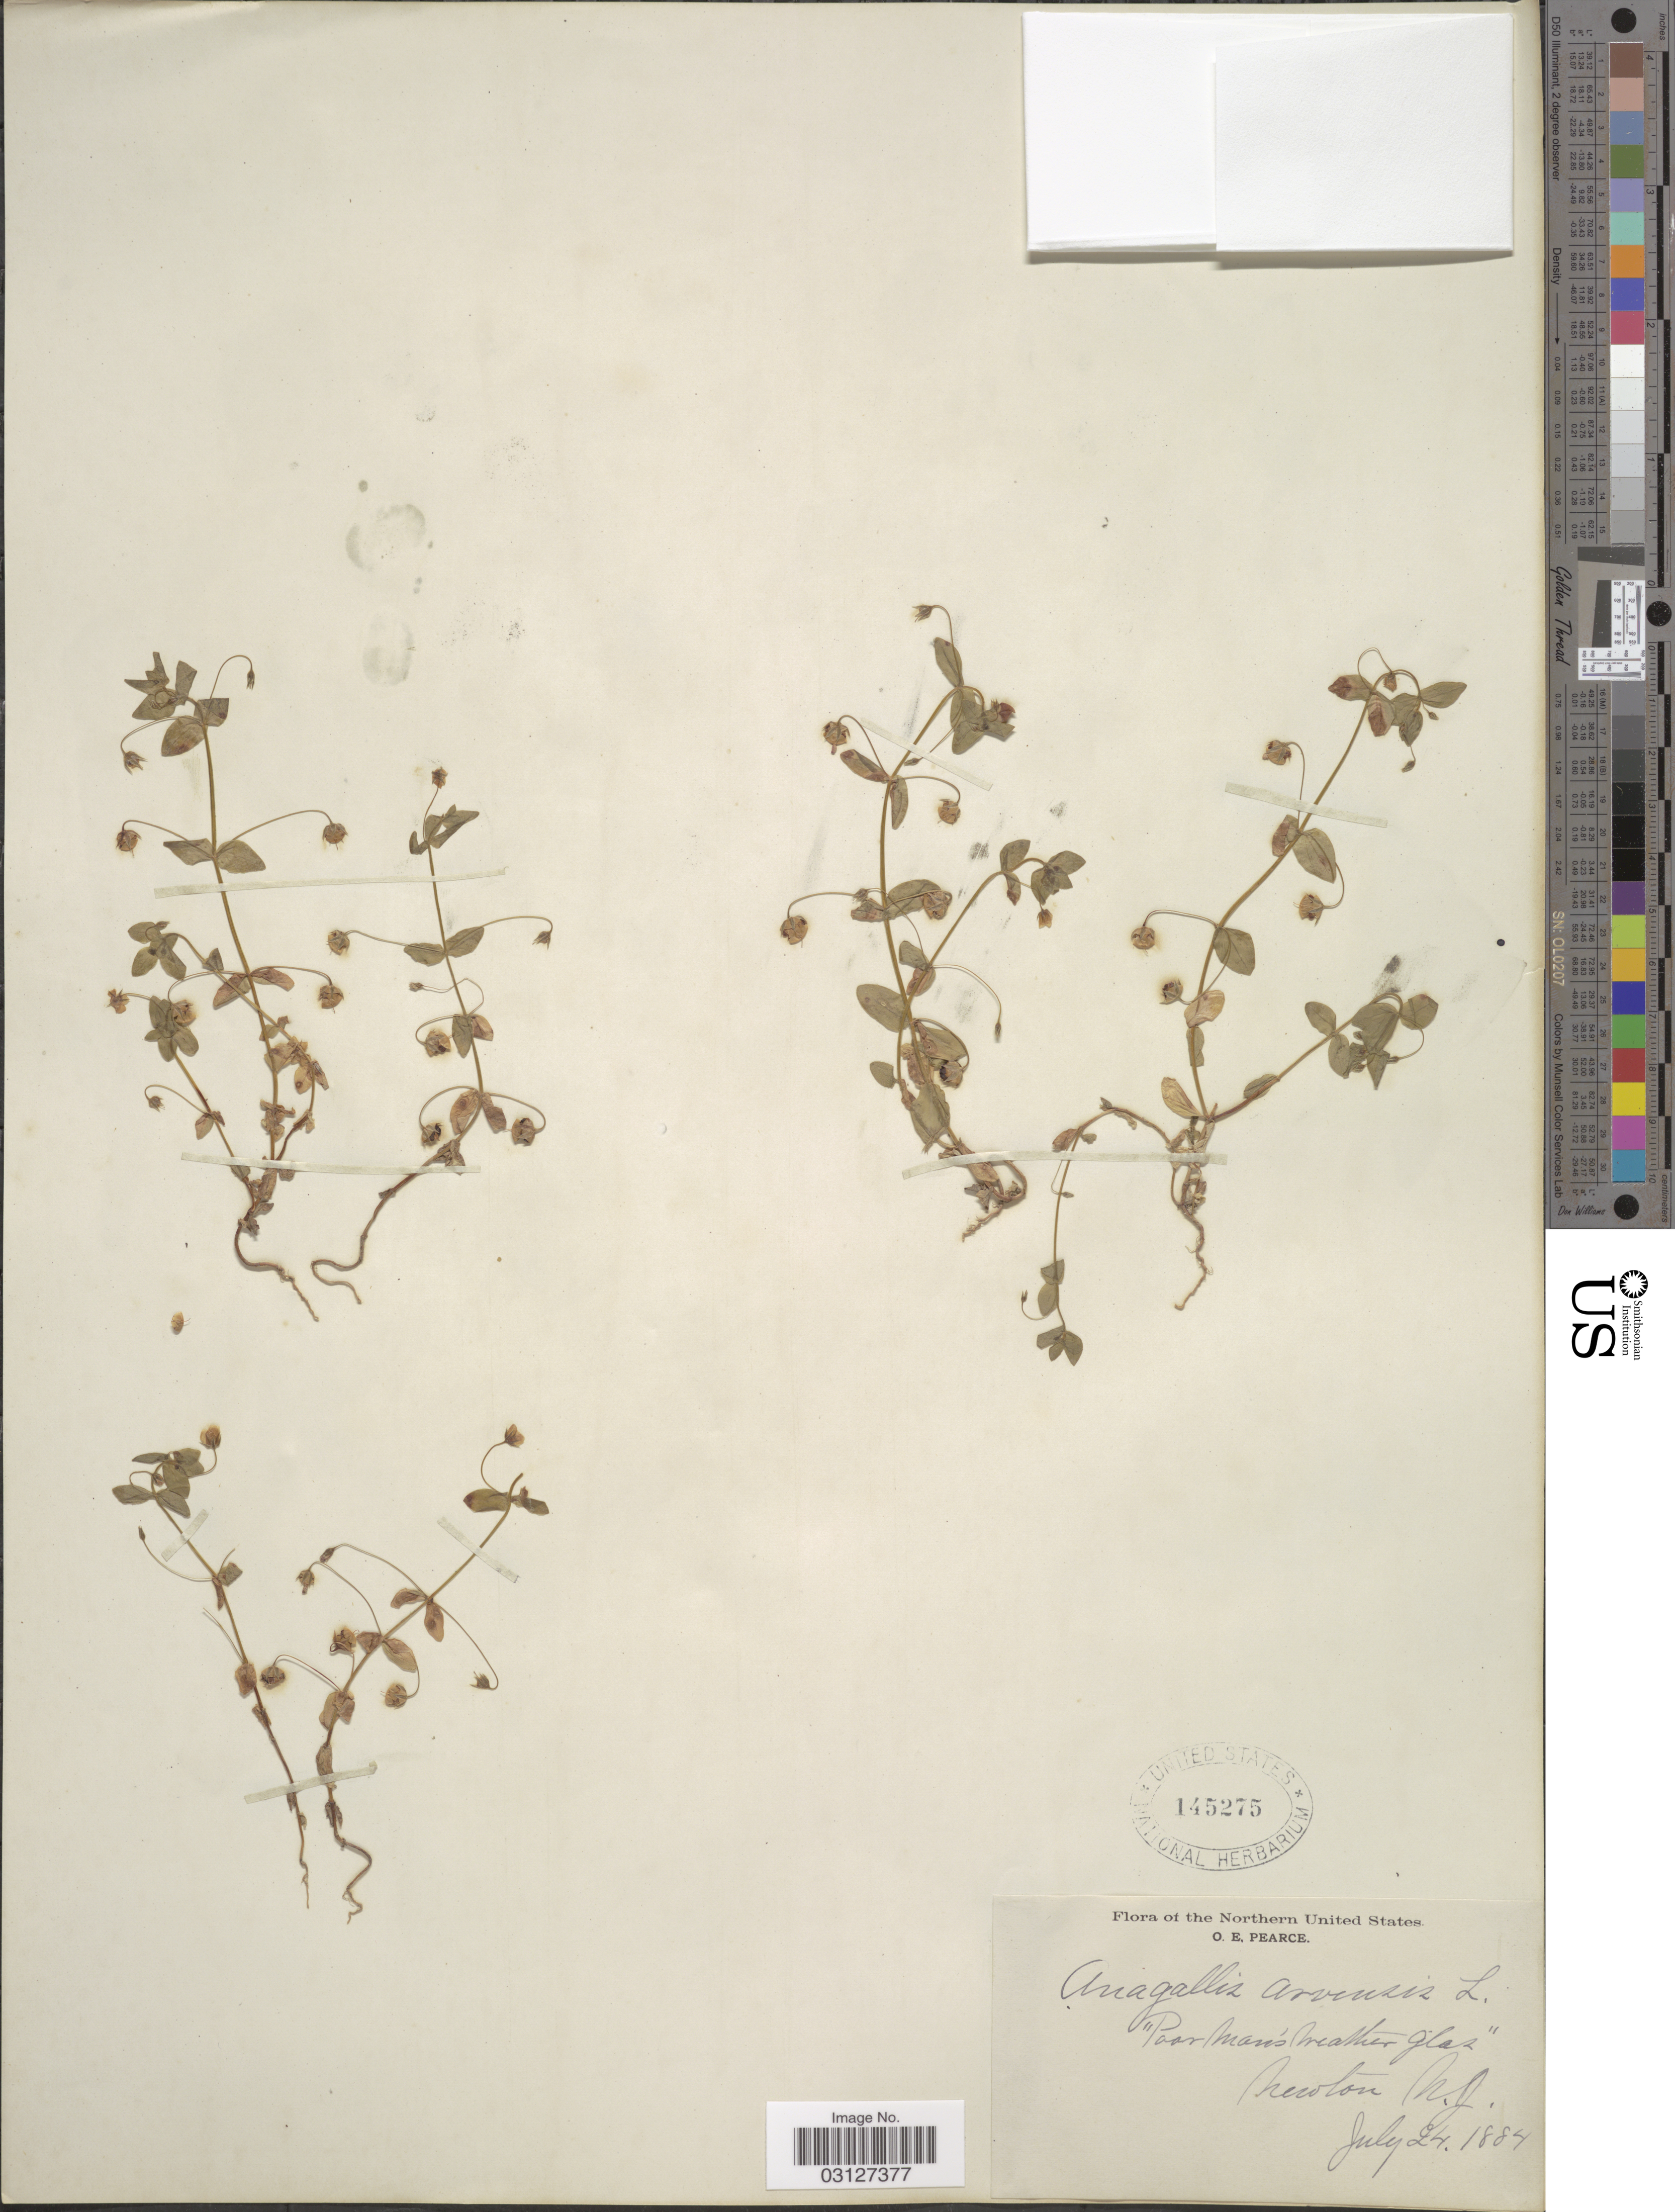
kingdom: Plantae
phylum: Tracheophyta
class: Magnoliopsida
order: Ericales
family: Primulaceae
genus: Anagallis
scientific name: Anagallis arvensis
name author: L.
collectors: O. E. Pearce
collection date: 1884-07-24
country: United States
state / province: New Jersey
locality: Northern United States. "Poor Man's Weather Glas", Newton.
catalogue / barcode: US 145275